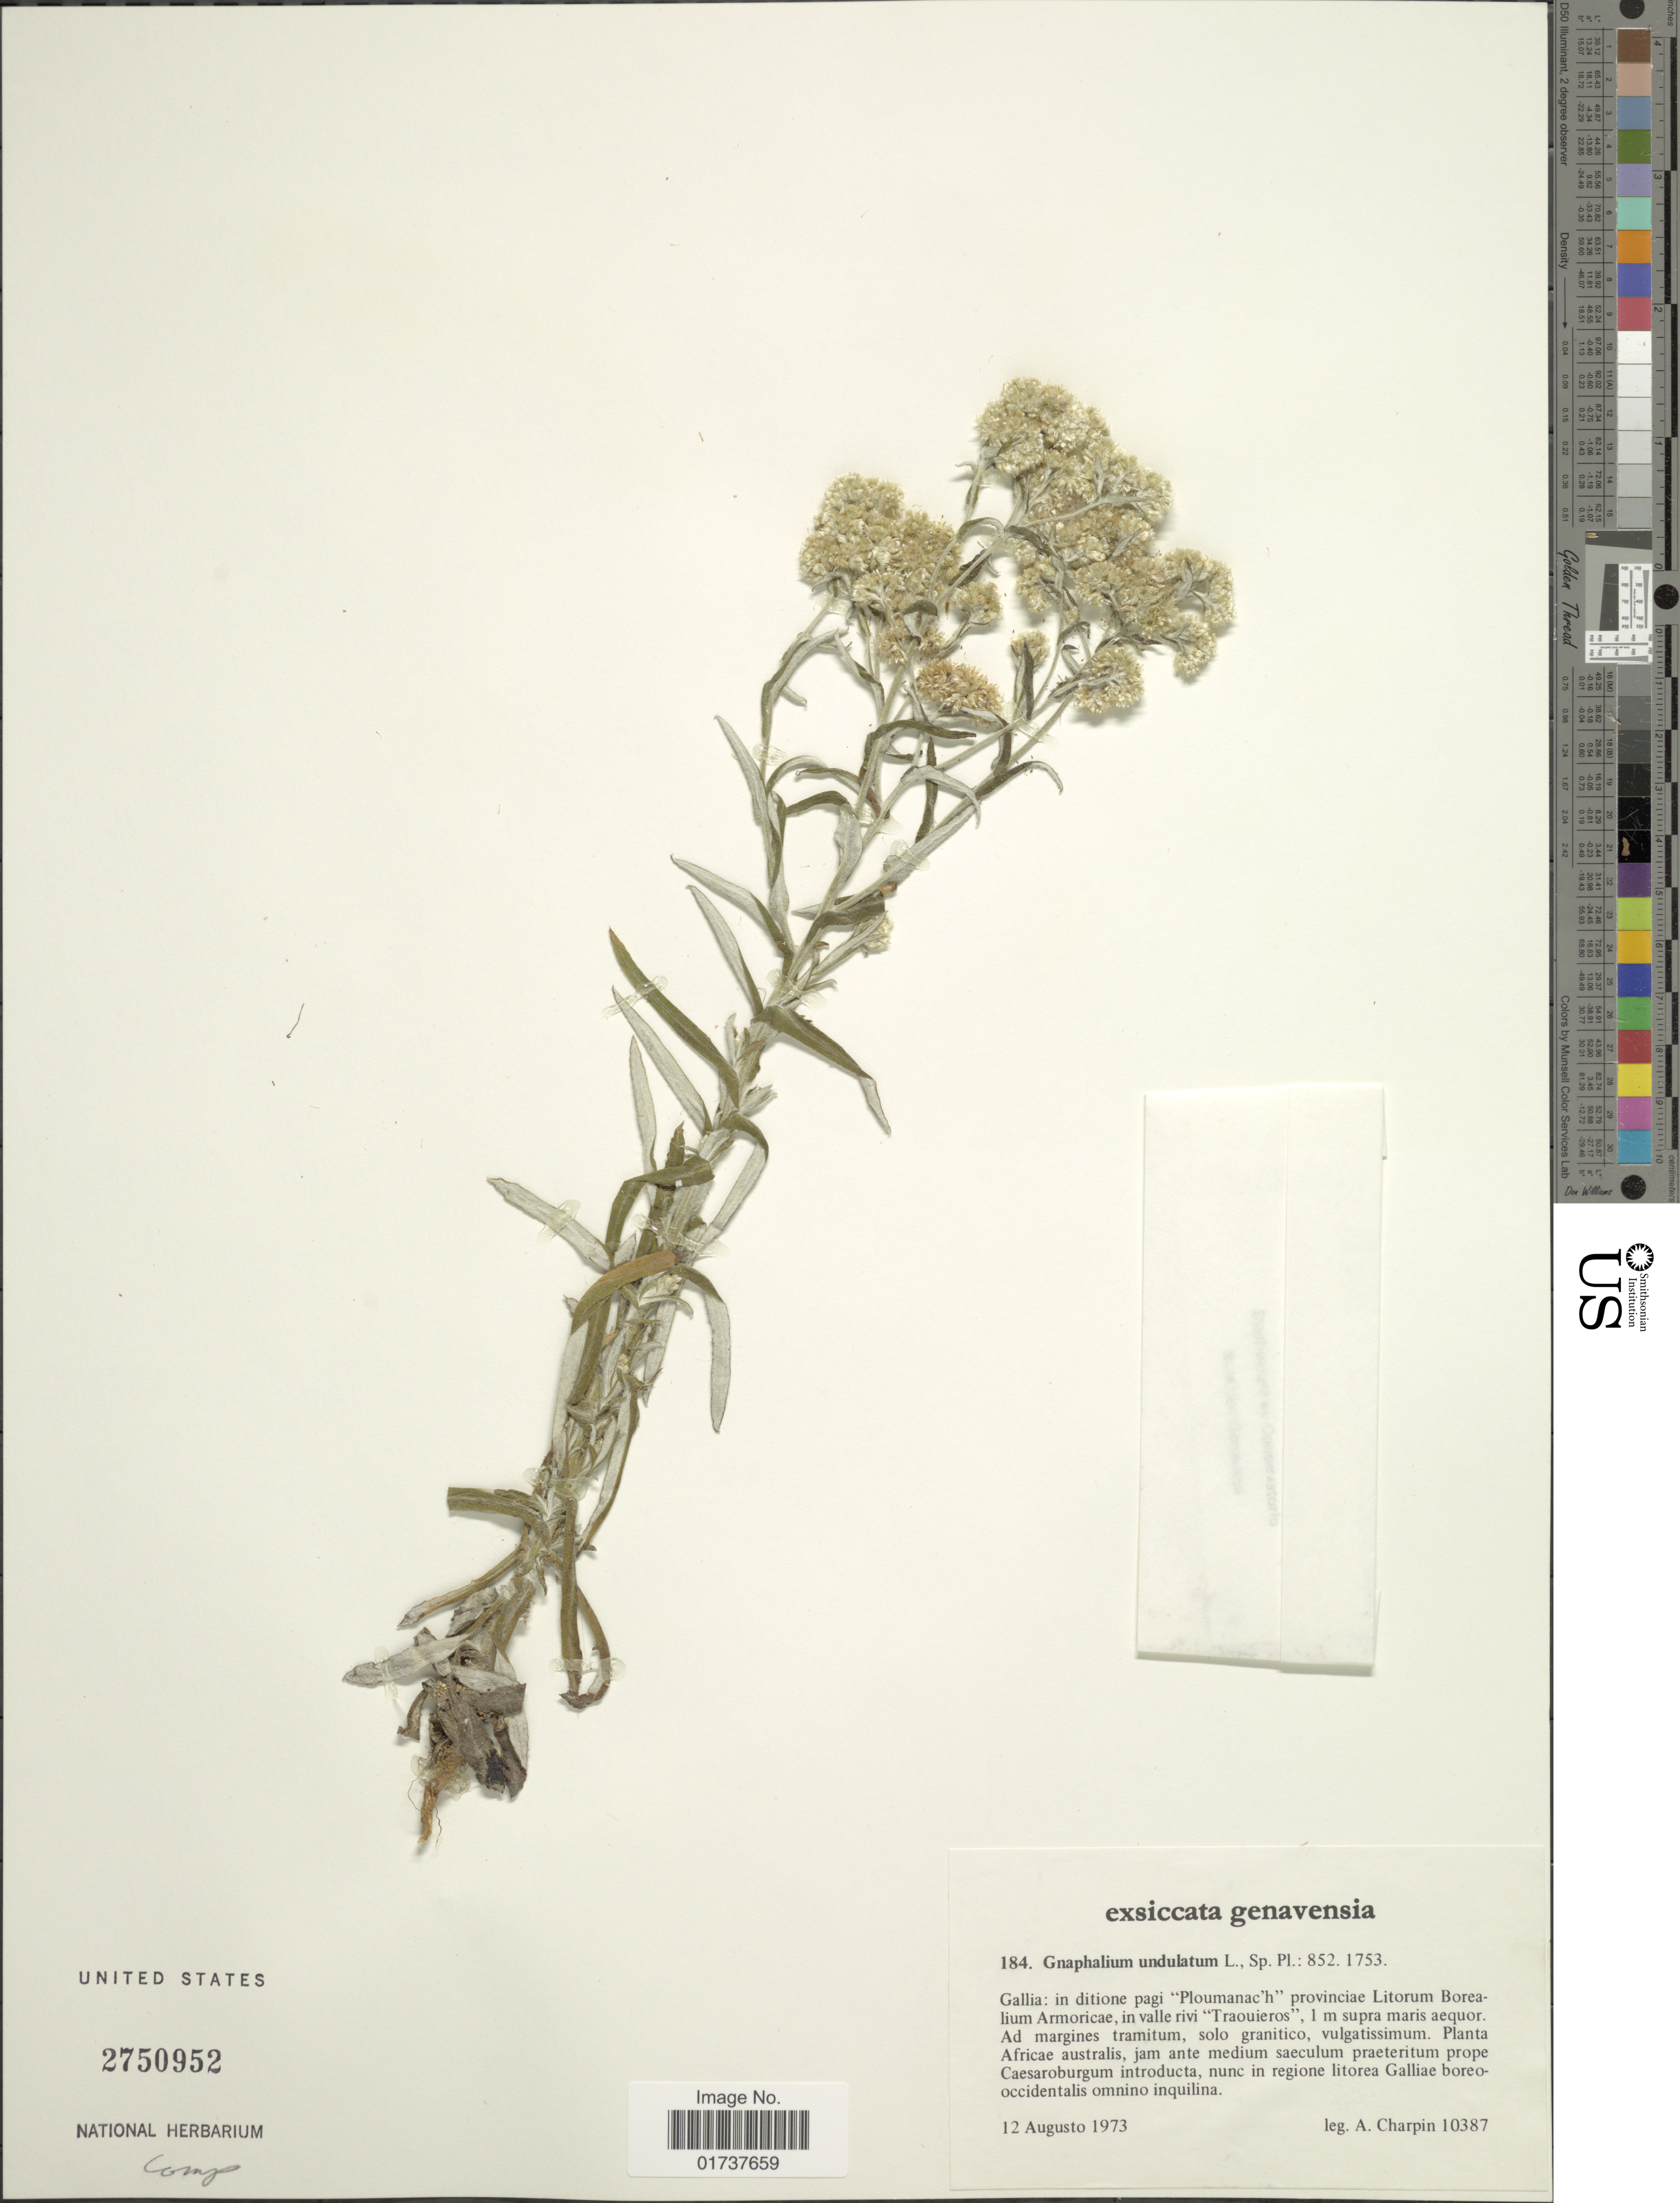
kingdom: Plantae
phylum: Tracheophyta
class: Magnoliopsida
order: Asterales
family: Asteraceae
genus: Gnaphalium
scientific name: Gnaphalium undulatum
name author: L.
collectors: A. Charpin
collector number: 10387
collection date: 1973-08-12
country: France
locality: Gallia: in ditione pagi "Plourmanac'h" provinciae Litorum Borealium Armoricae, in valle rivi "Traouieros"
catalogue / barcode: US 2750952